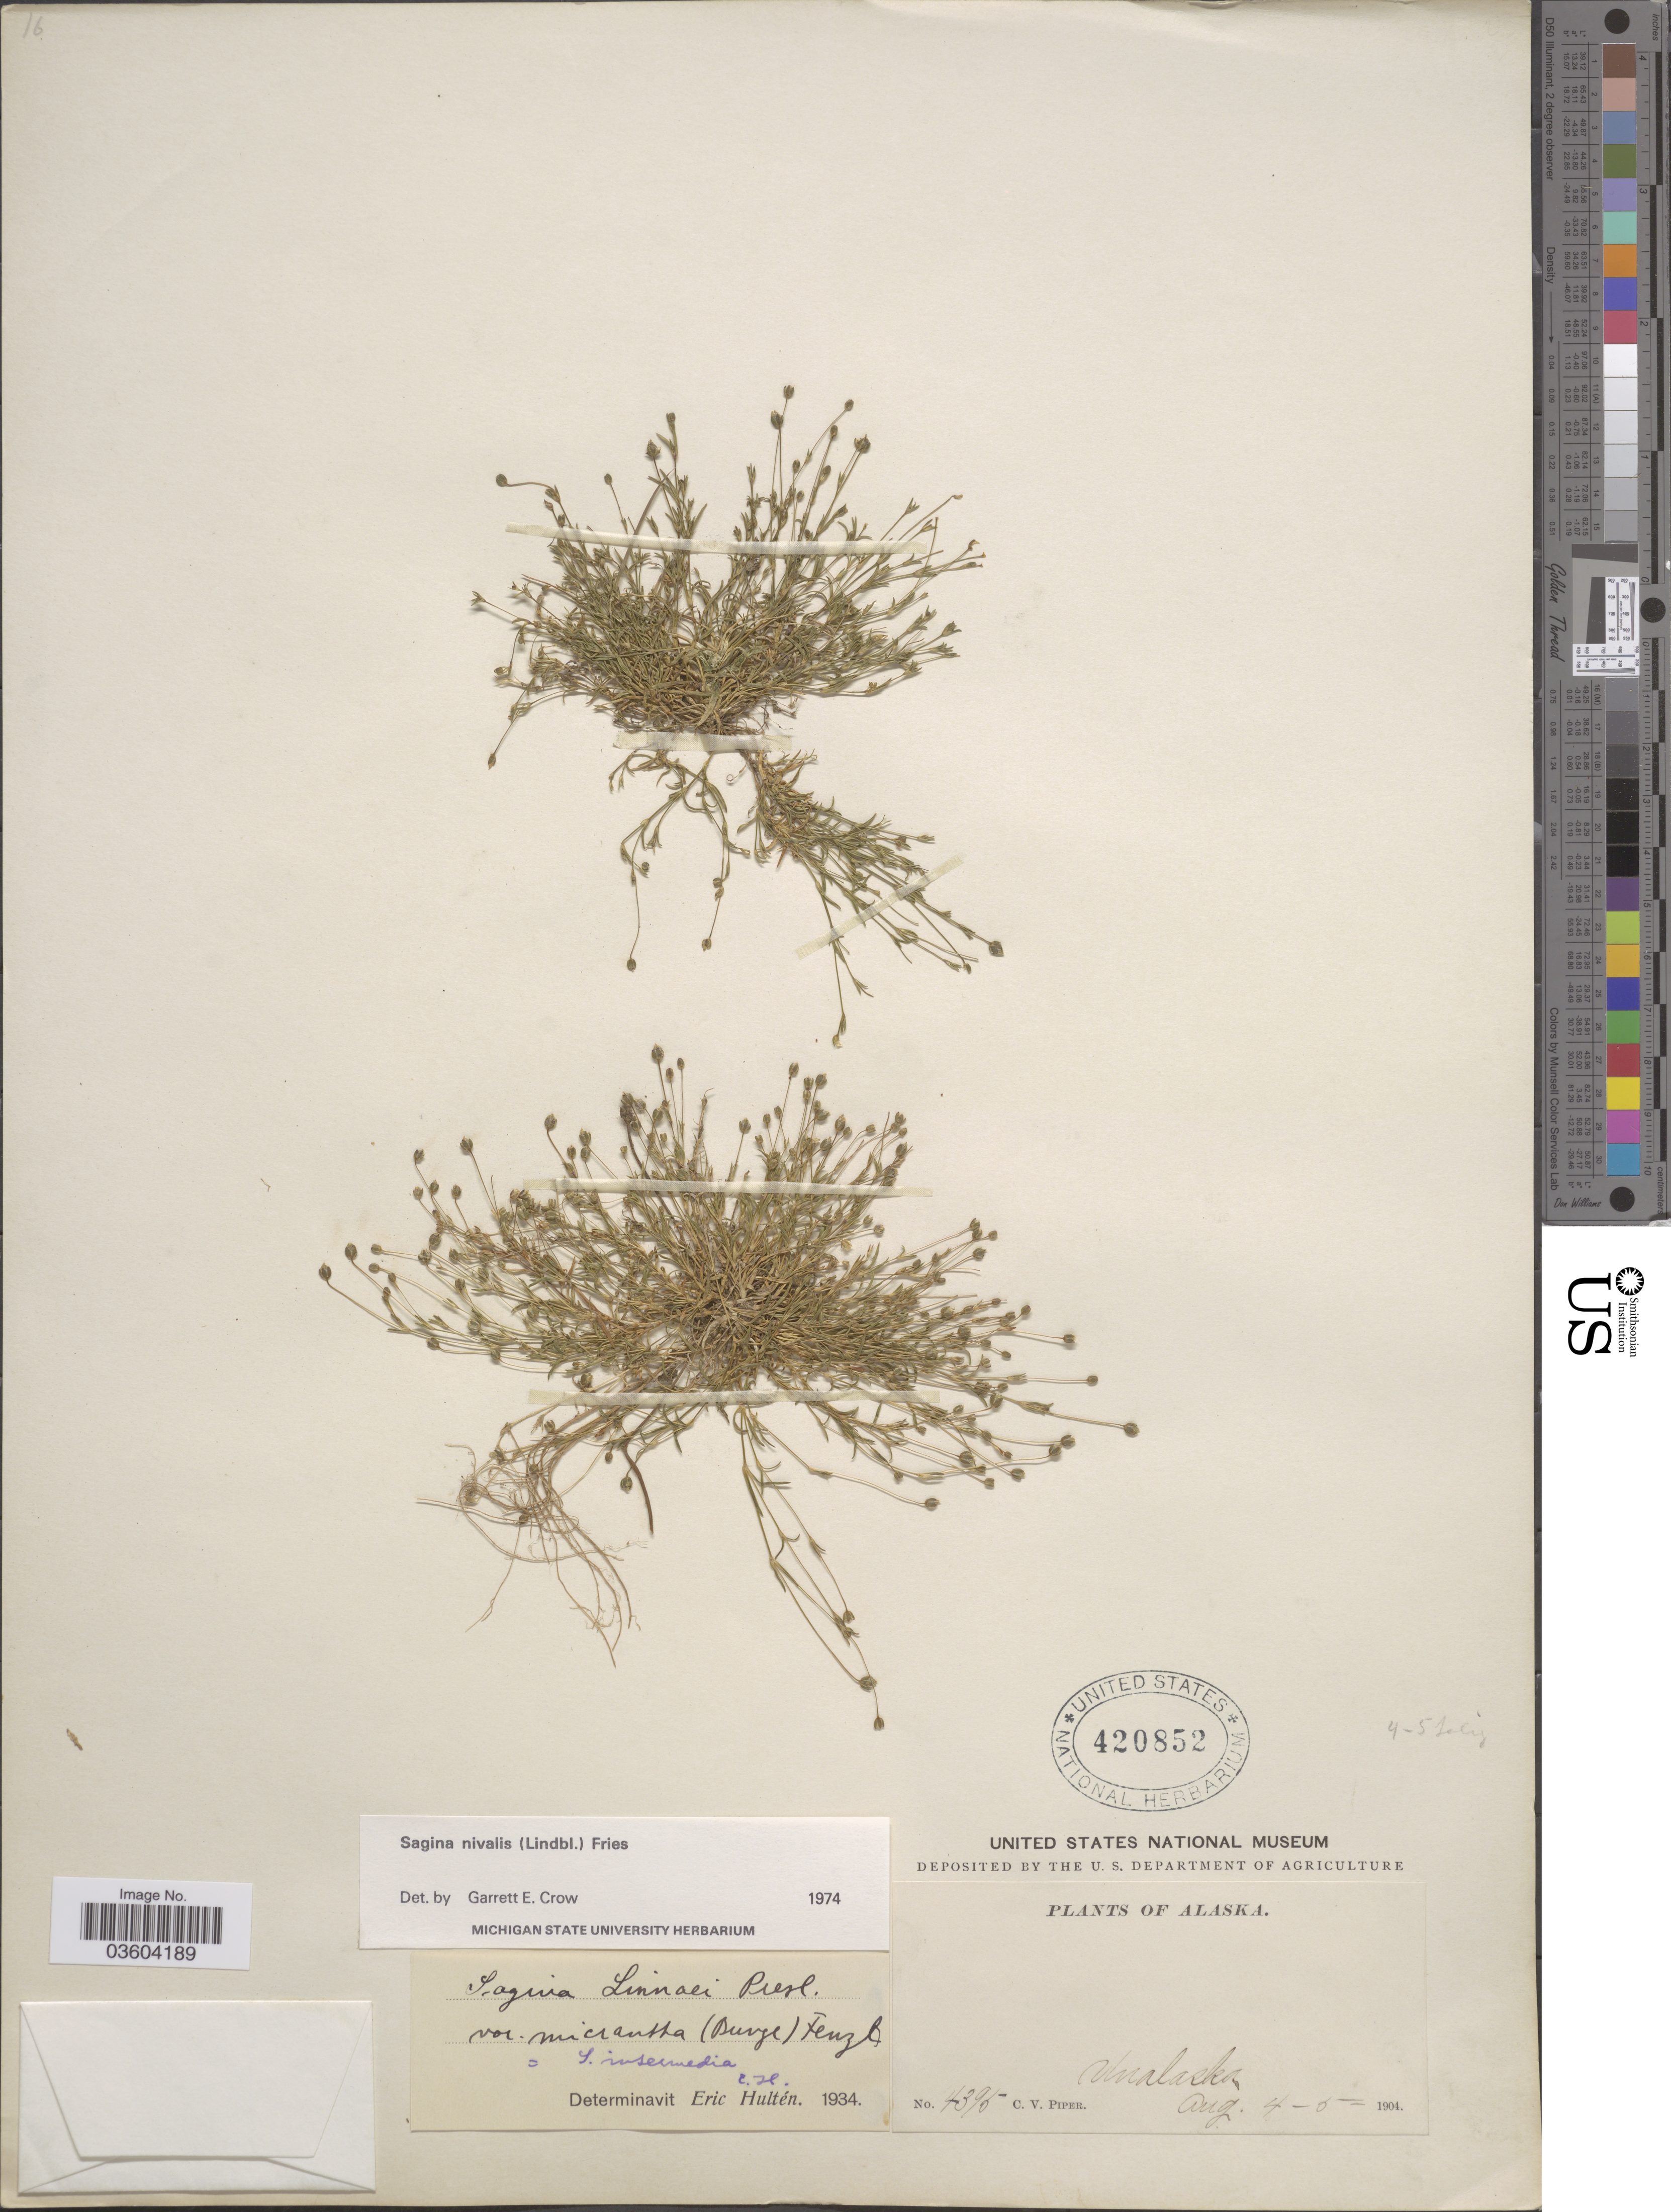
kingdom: Plantae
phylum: Tracheophyta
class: Magnoliopsida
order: Caryophyllales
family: Caryophyllaceae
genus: Sagina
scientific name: Sagina nivalis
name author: (Lindblom) Fr.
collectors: C. V. Piper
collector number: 4395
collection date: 1904-08-04/1904-08-05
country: United States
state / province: Alaska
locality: Unalaska.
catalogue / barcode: US 420852